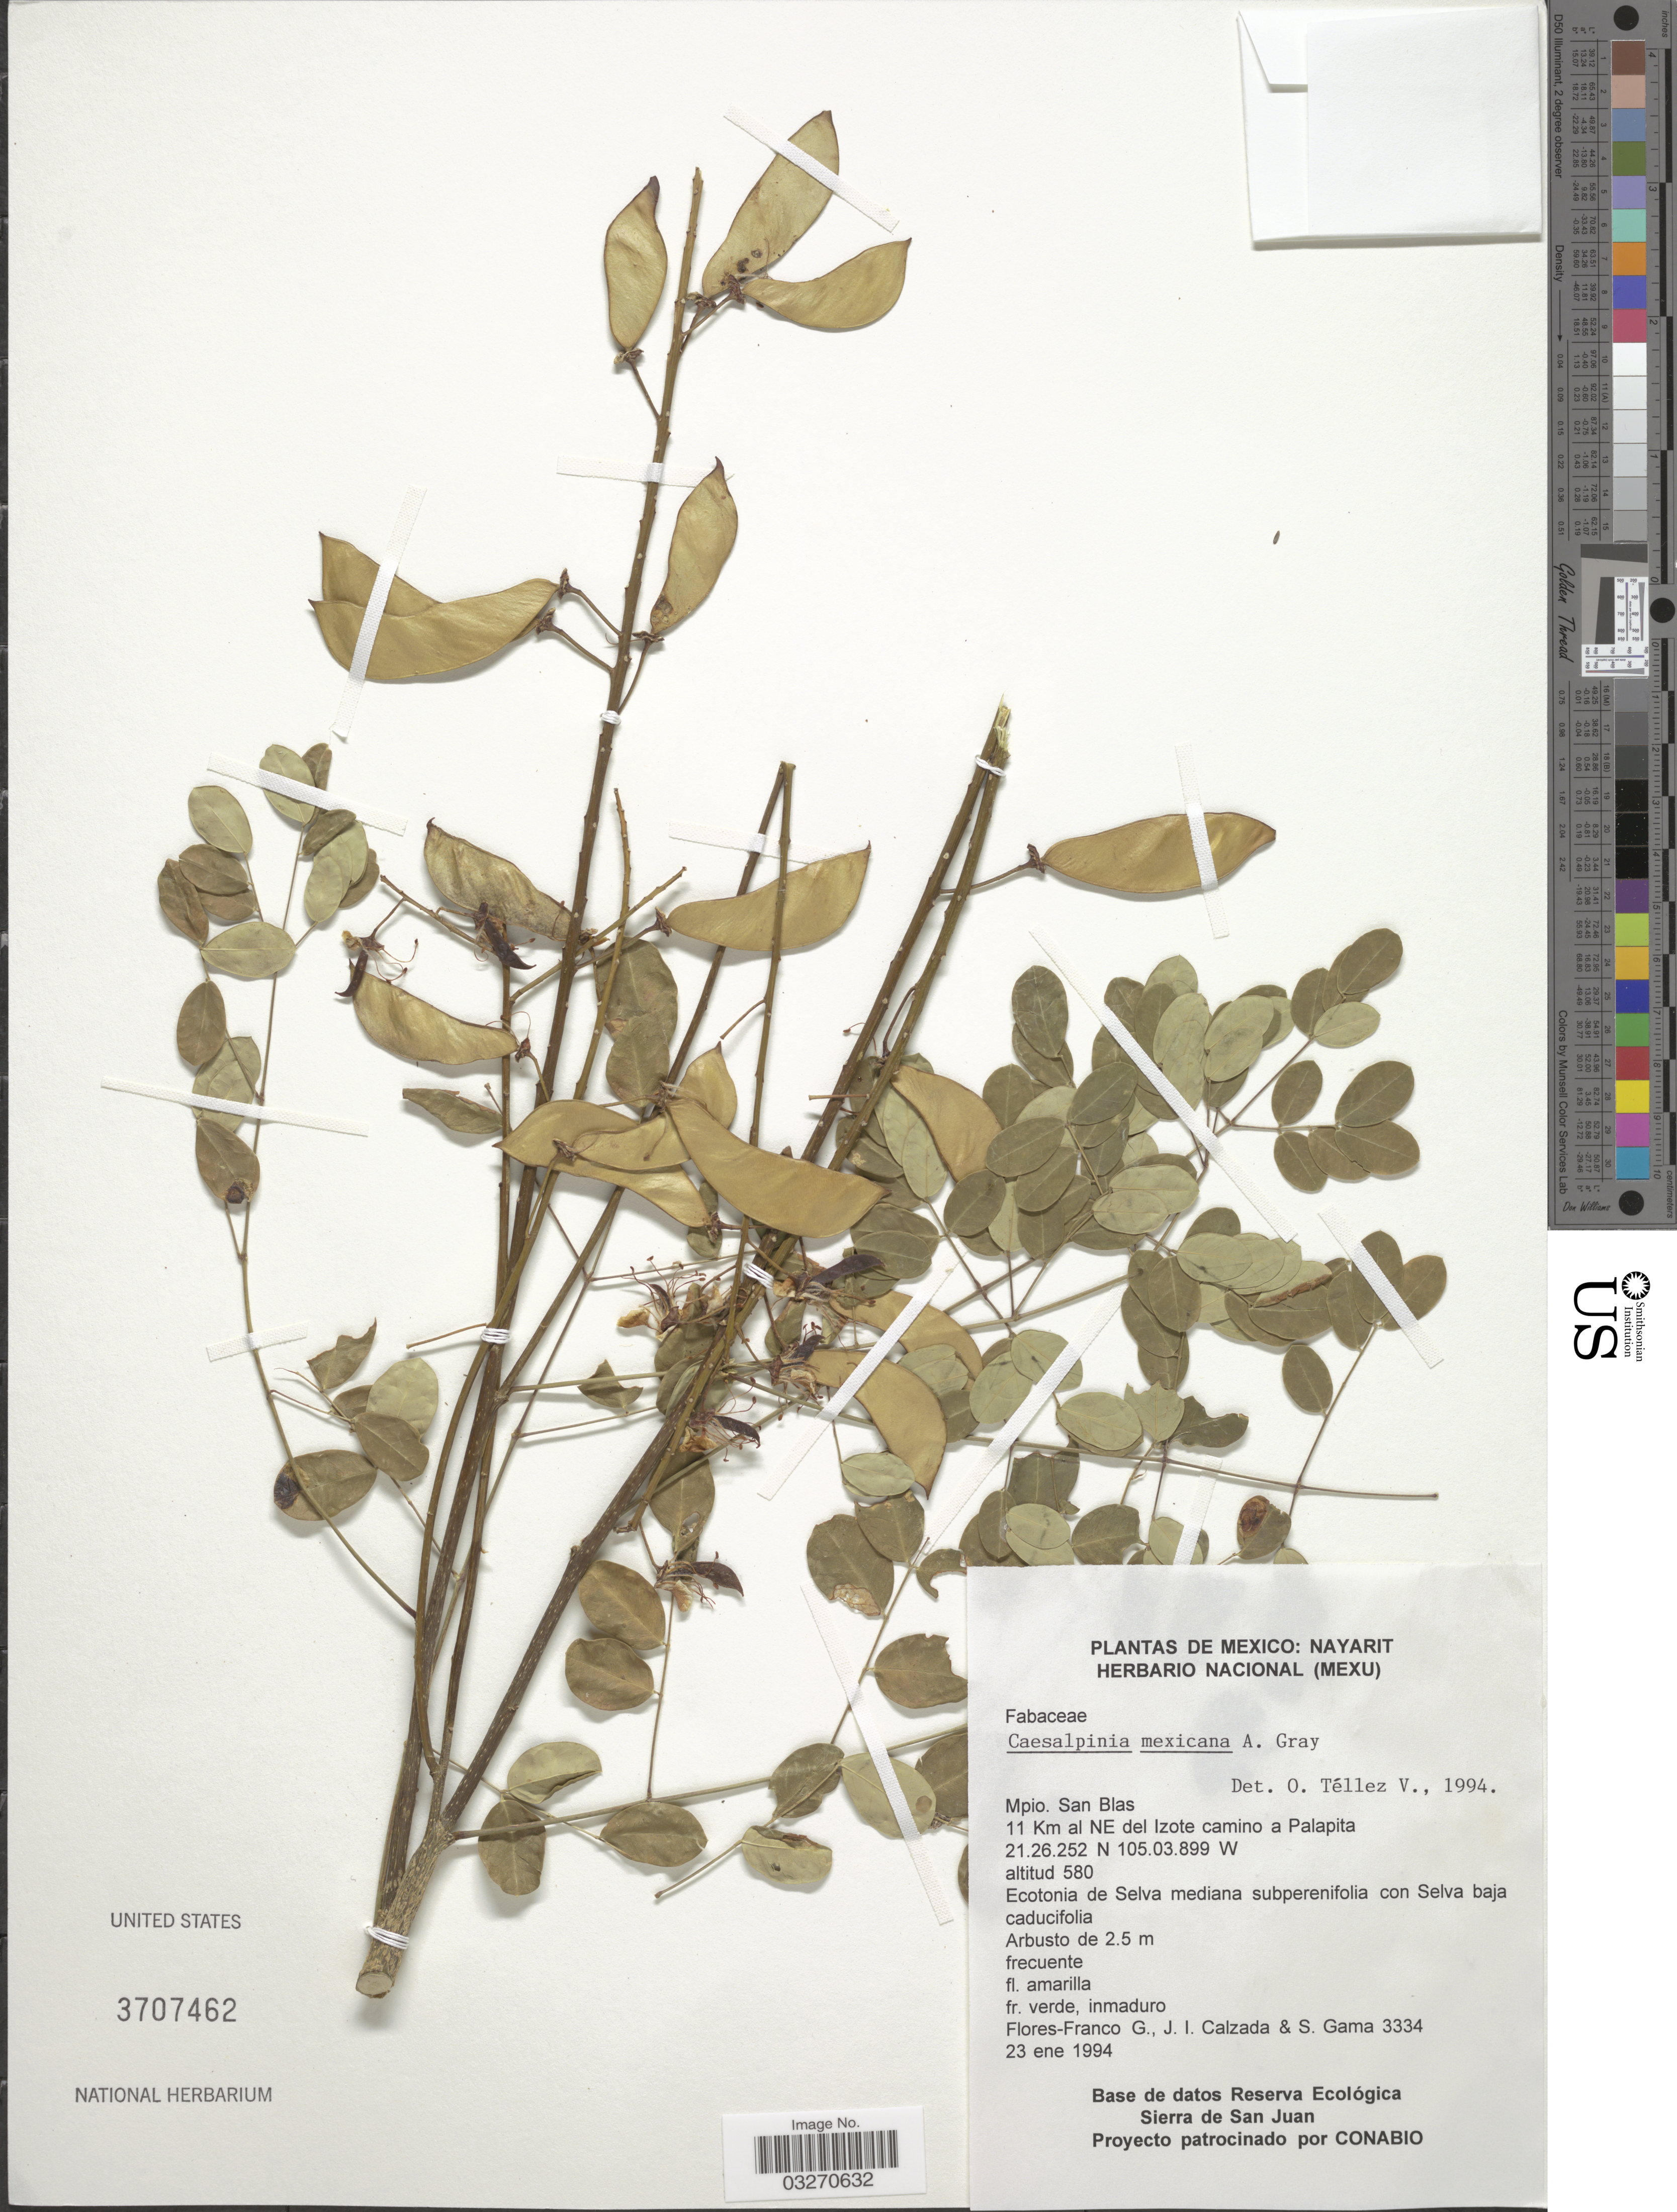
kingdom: Plantae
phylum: Tracheophyta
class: Magnoliopsida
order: Fabales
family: Fabaceae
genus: Erythrostemon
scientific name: Erythrostemon mexicanus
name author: (Rose) Gagnon & G.P. Lewis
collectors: G. Flores F., J. I. Calzada & S. Gama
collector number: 3334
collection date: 1994-01-23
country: Mexico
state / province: Nayarit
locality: Mpio. San Blas. 11 Km al NE del Izote camino a Palapita.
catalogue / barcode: US 3707462